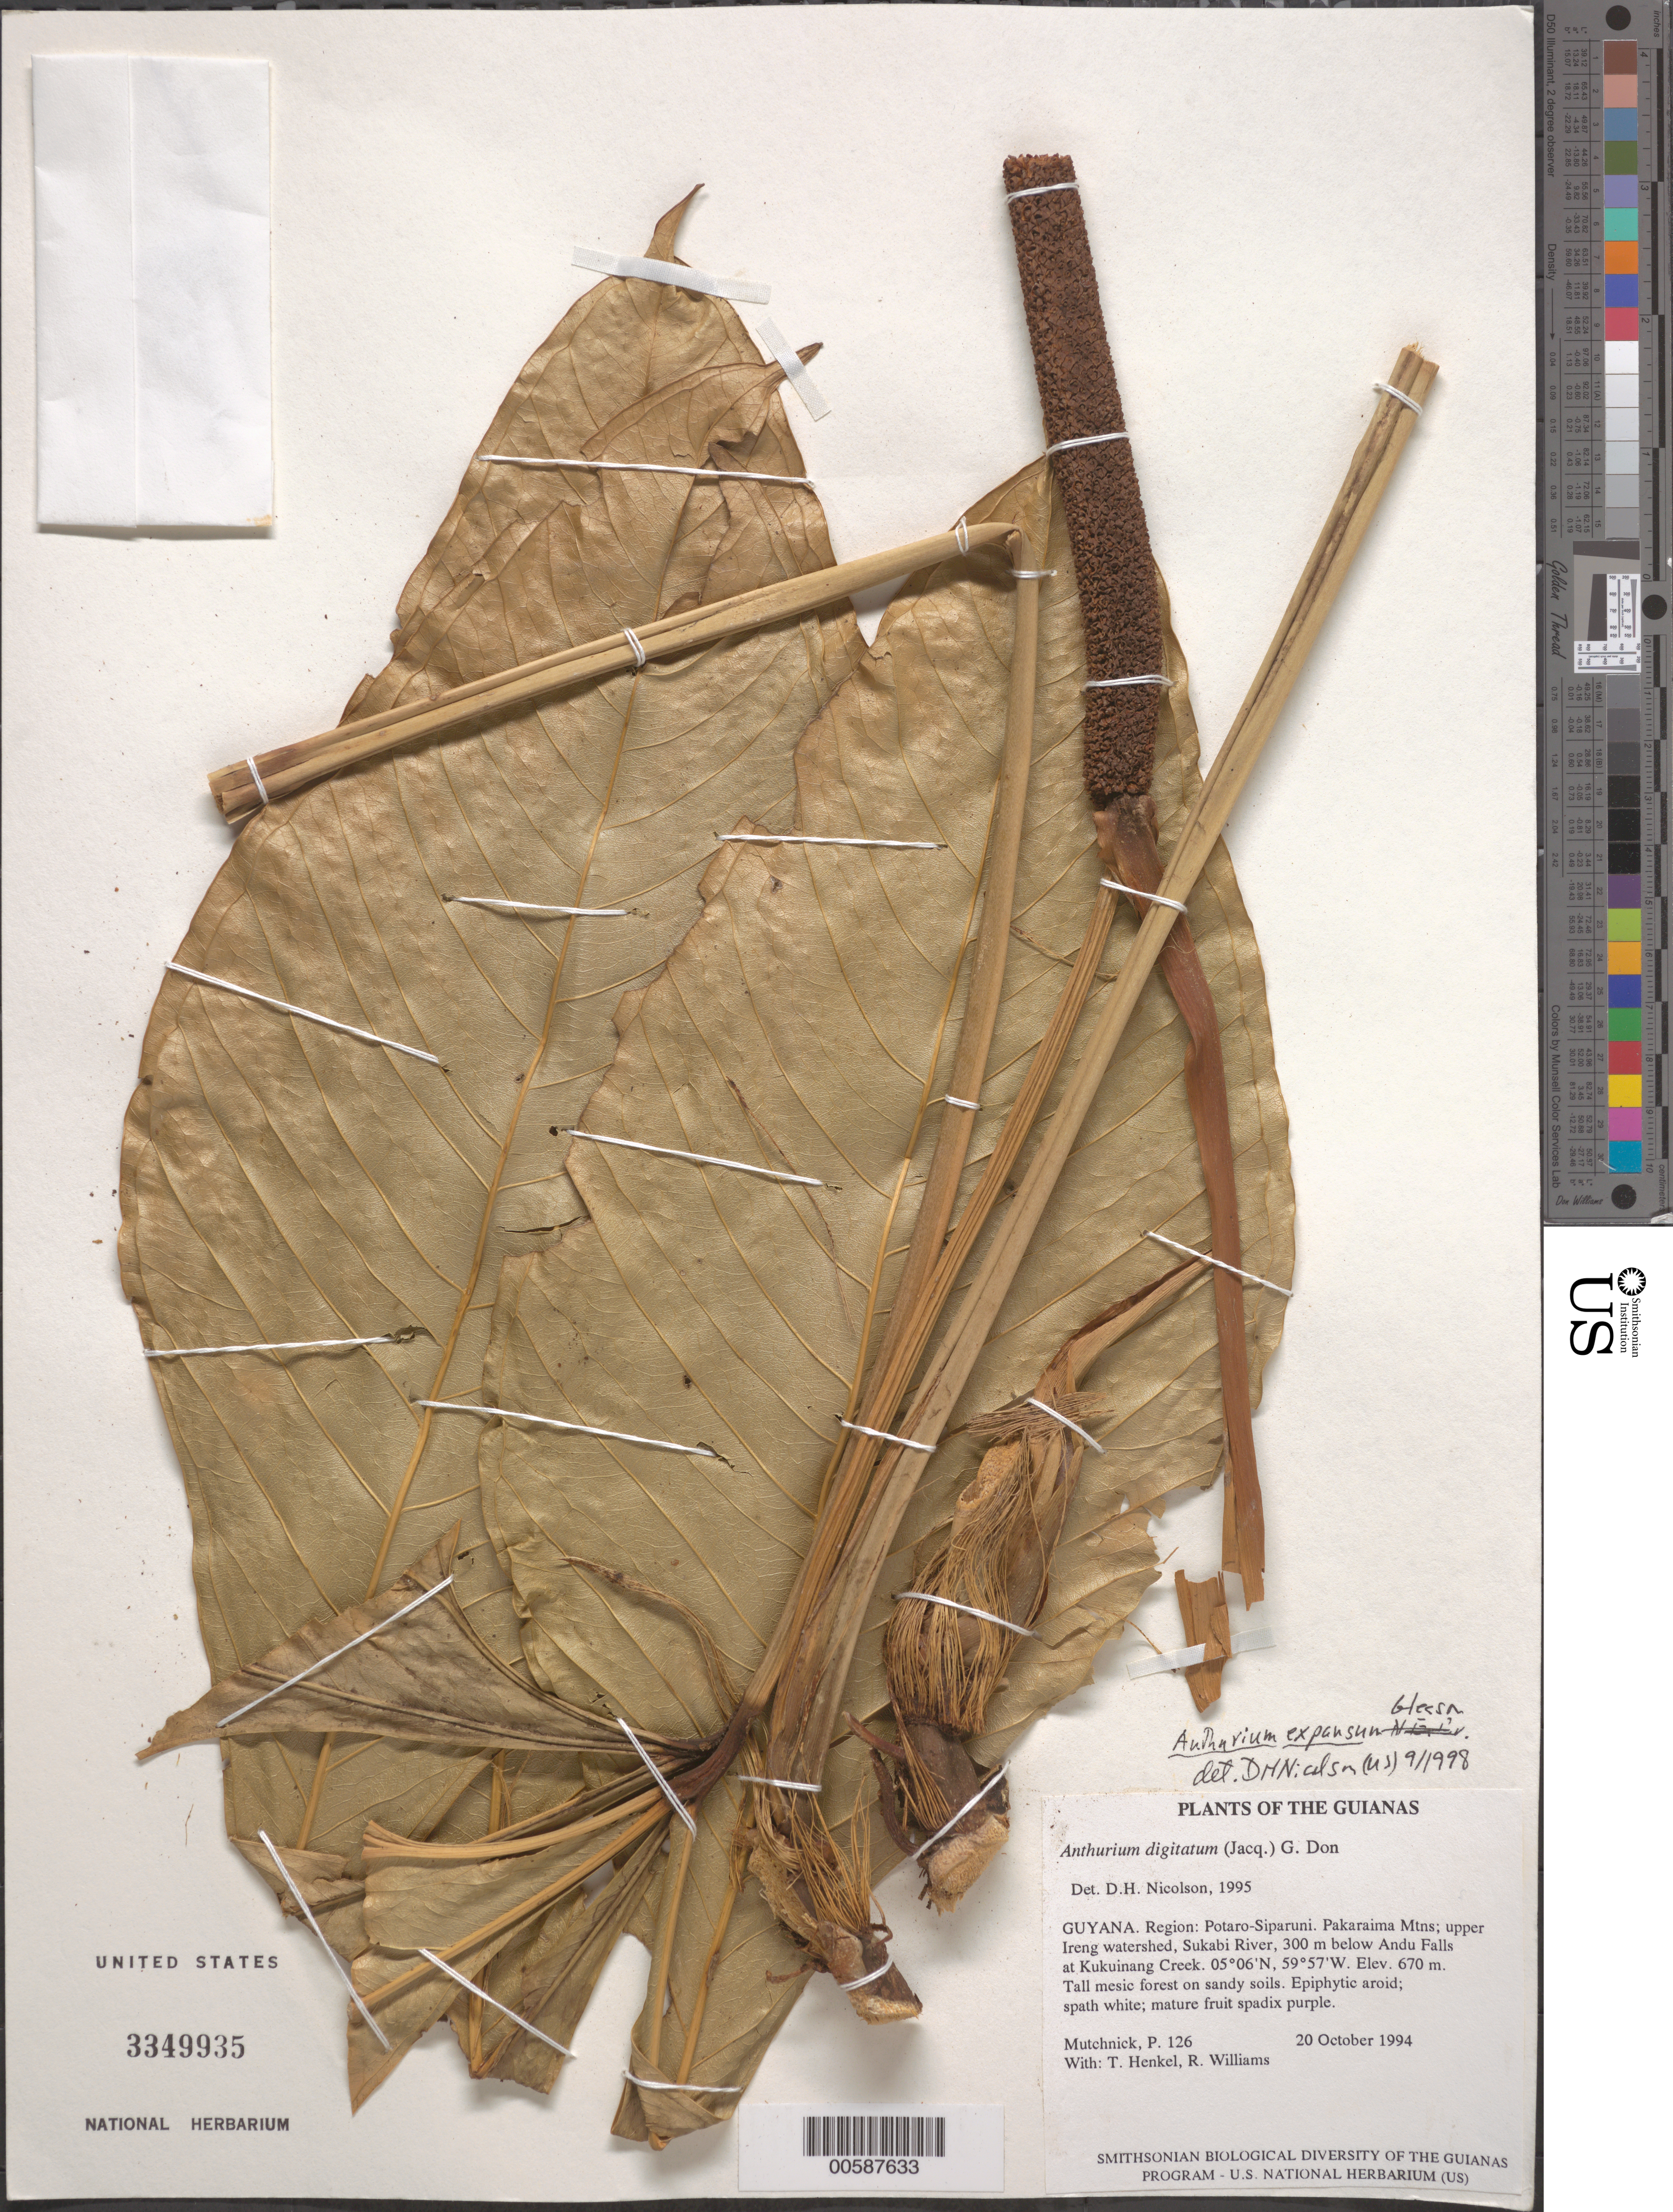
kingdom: Plantae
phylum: Tracheophyta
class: Liliopsida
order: Alismatales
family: Araceae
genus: Anthurium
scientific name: Anthurium expansum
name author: Gleason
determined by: Nicolson, Dan H.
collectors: P. Mutchnick, T. Henkel & R. Williams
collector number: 126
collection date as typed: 20 October 1994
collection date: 1994-10-20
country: Guyana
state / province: Potaro-Siparuni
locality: Pakaraima Mtns; upper Ireng watershed, Sukabi River, 300 m below Andu Falls at Kukuinang Creek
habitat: Tall mesic forest on sandy soils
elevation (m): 670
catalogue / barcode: US 3349935